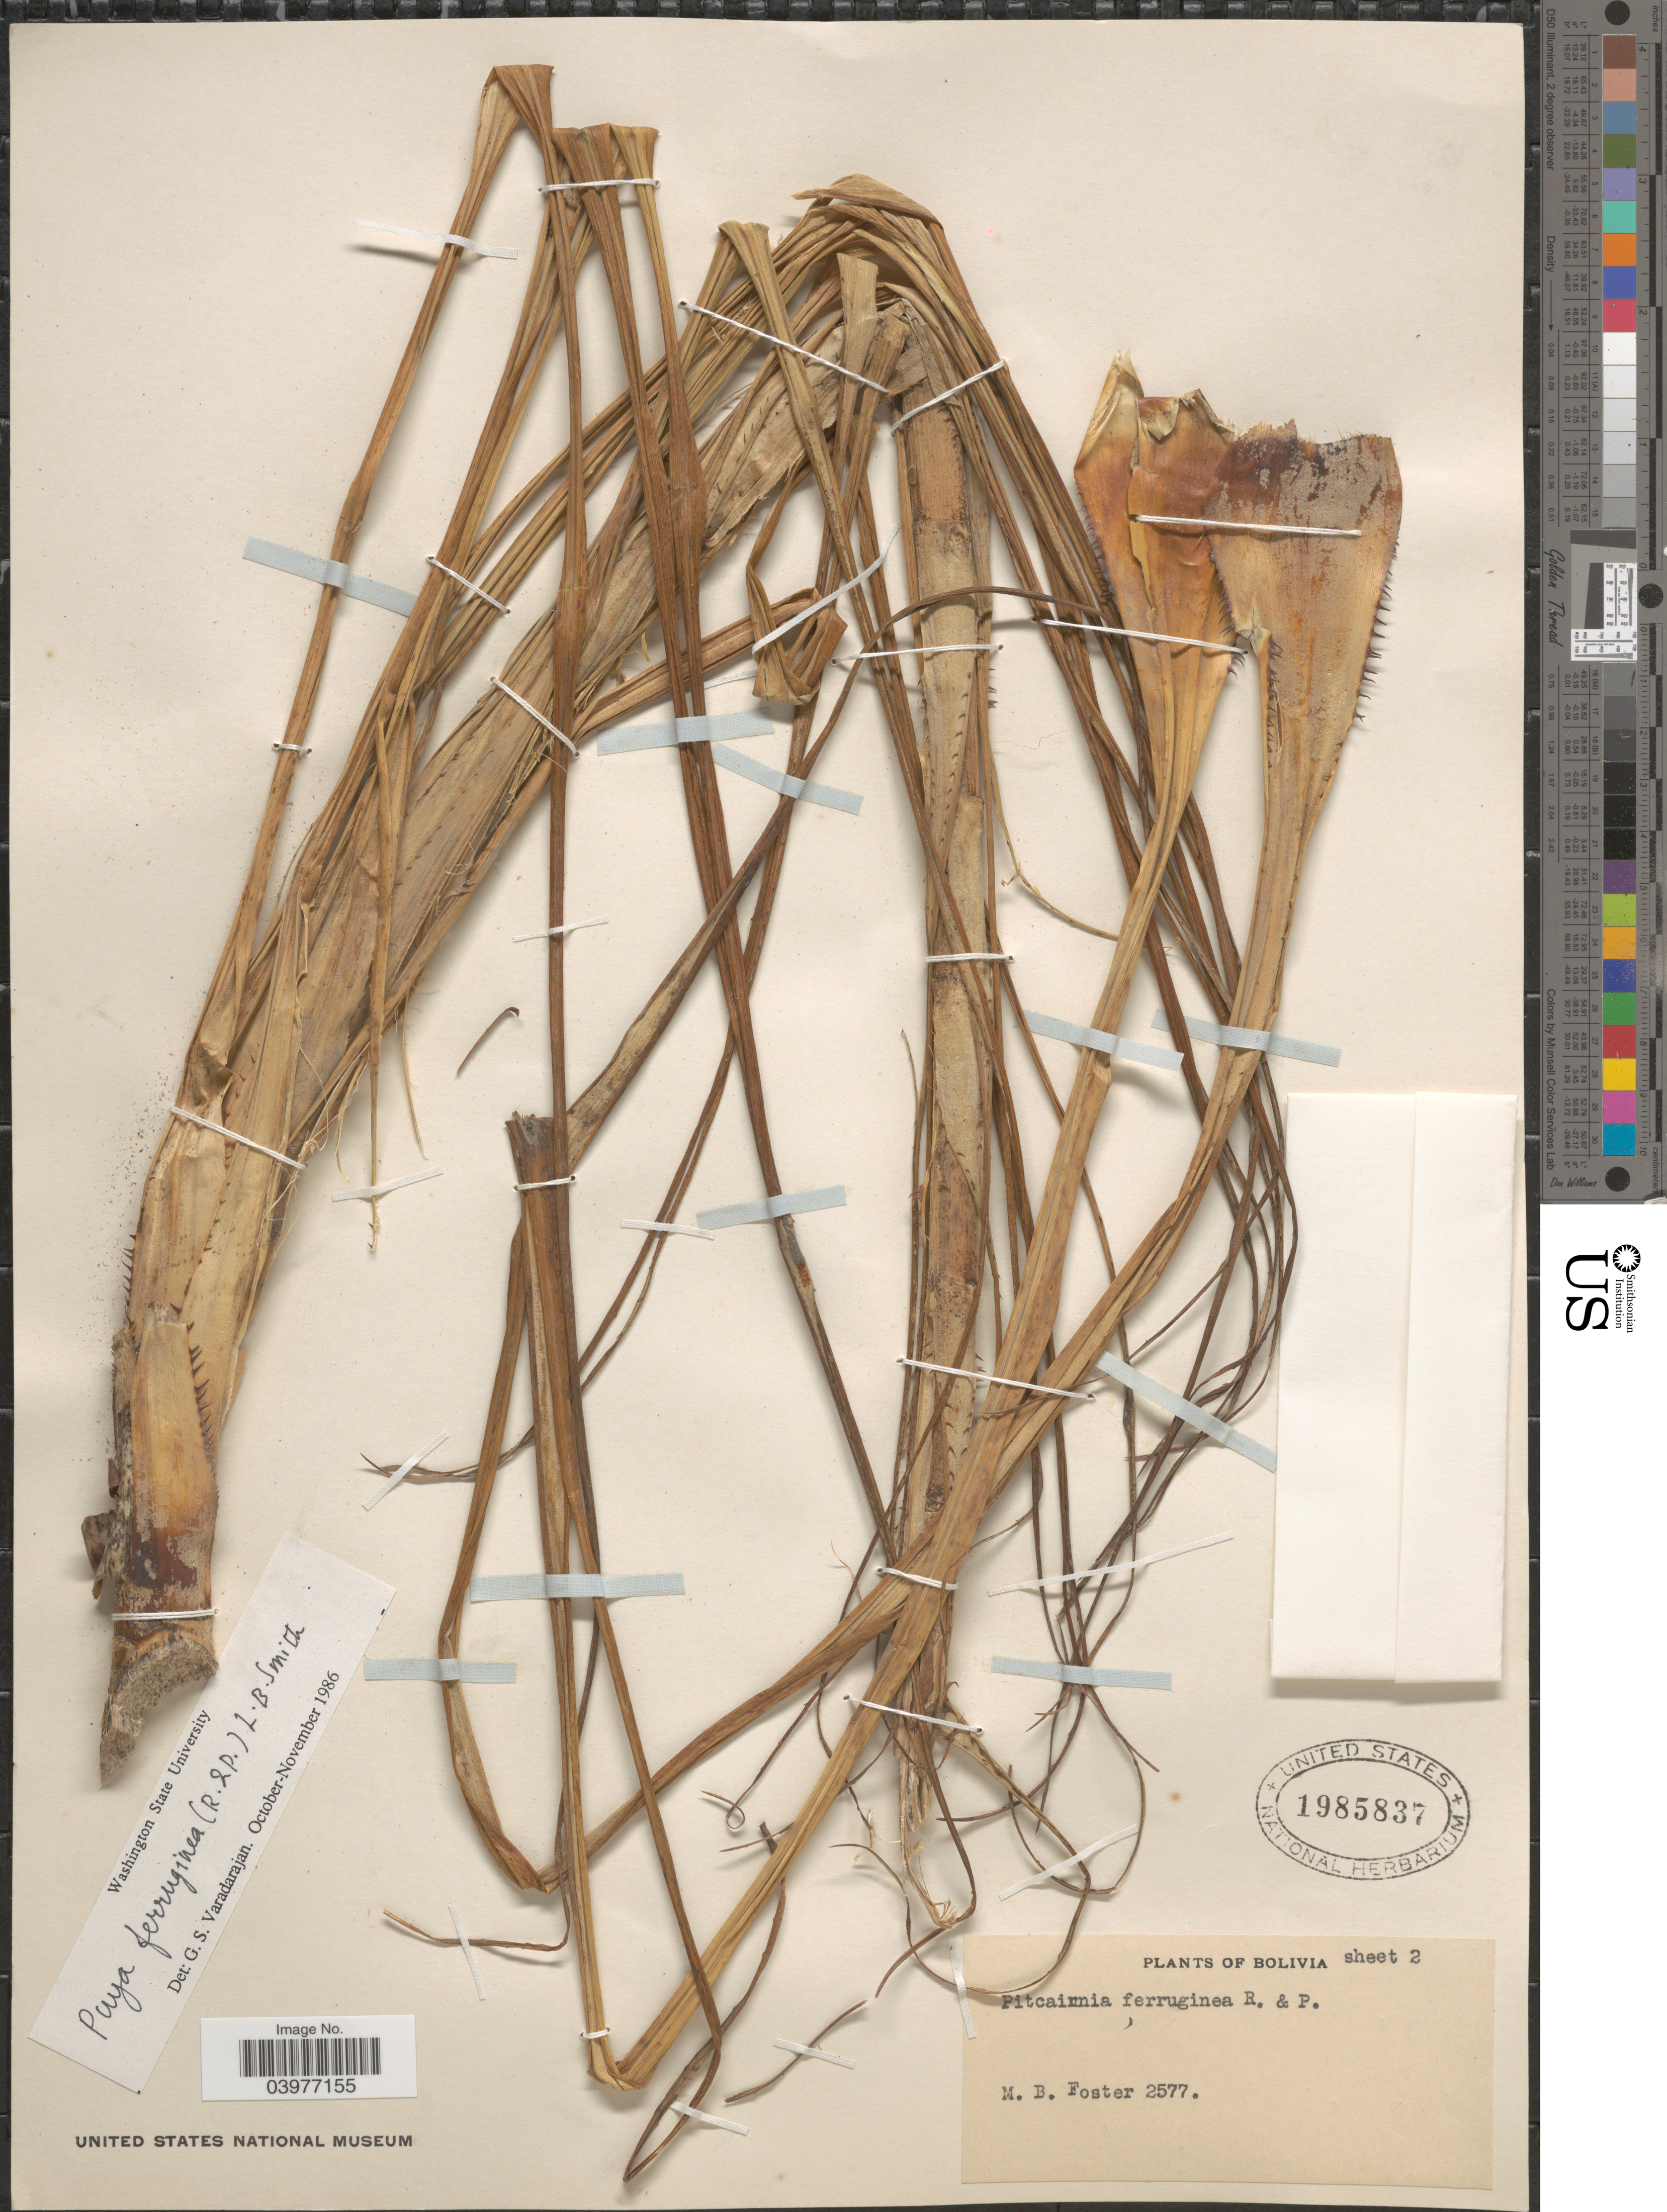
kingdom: Plantae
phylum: Tracheophyta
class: Liliopsida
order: Poales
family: Bromeliaceae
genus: Puya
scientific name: Puya ferruginea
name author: (Ruiz & Pav.) L.B. Sm.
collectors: M. B. Foster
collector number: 2577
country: Bolivia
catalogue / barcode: US 1985837